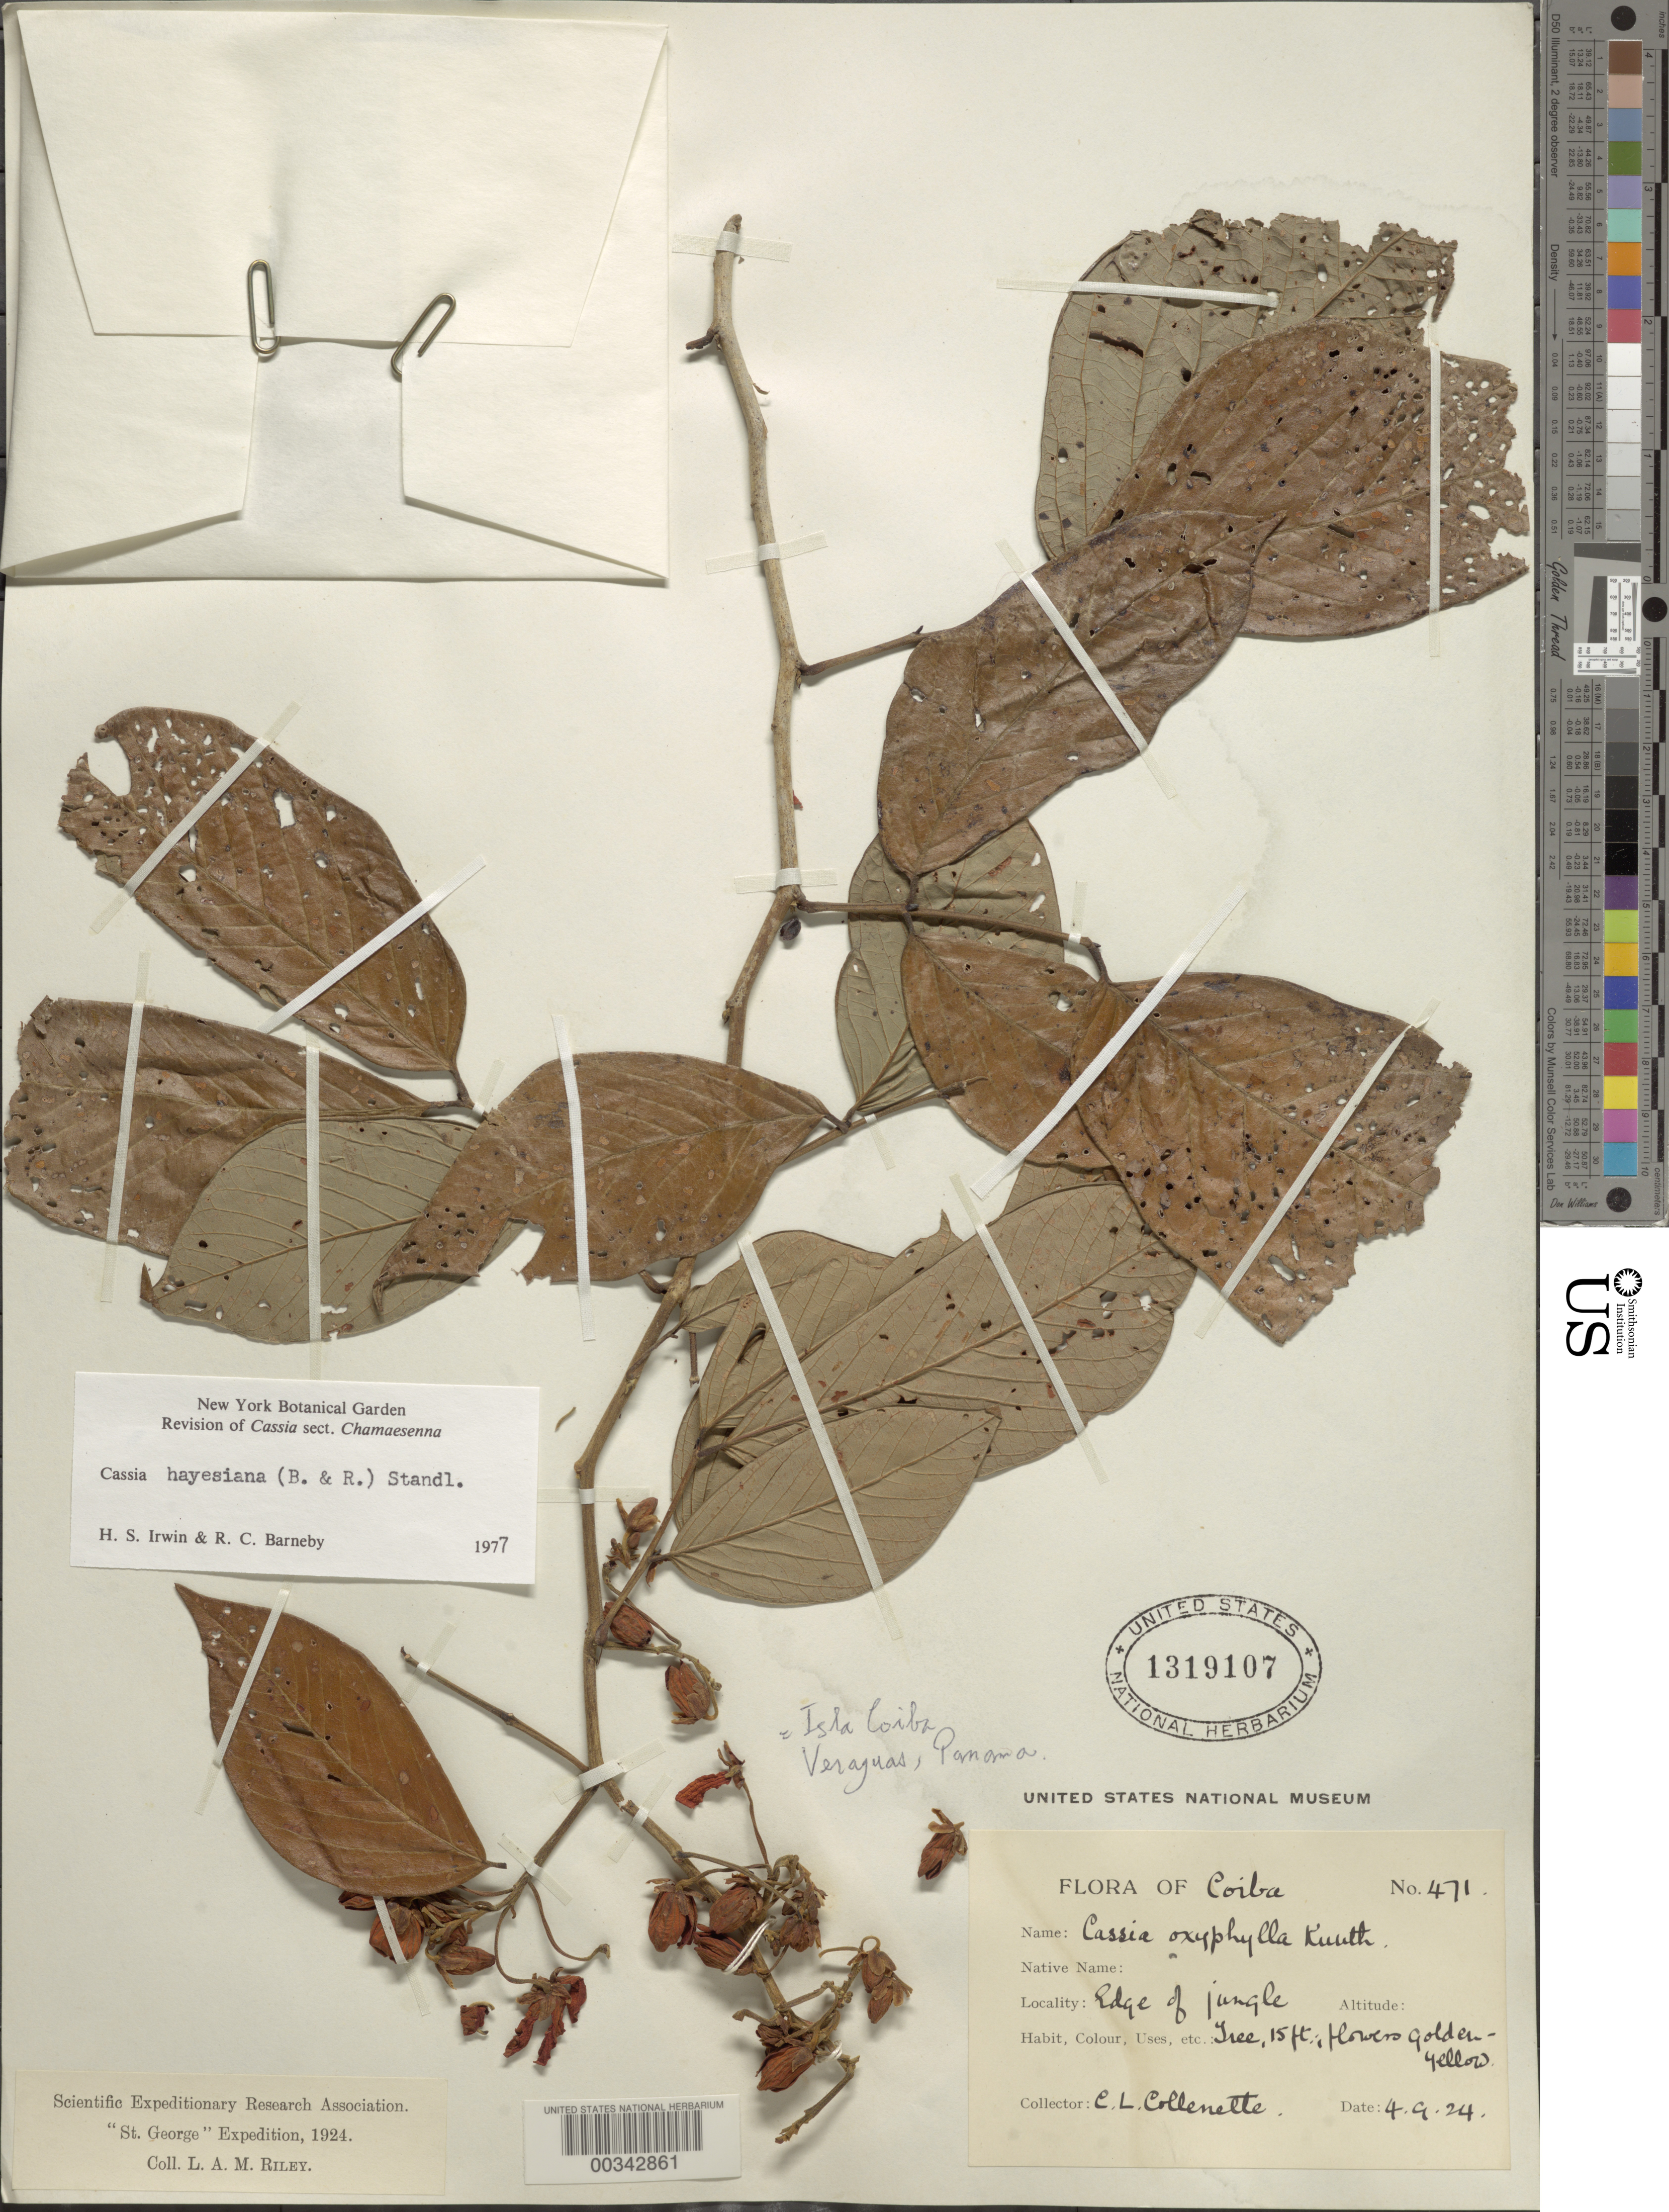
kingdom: Plantae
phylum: Tracheophyta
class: Magnoliopsida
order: Fabales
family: Fabaceae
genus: Senna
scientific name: Senna hayesiana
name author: (Britton & Rose) H.S. Irwin & Barneby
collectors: C. Collenette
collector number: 471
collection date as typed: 09 Apr 1924 or 04 Sep 1924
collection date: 1924-04-09 or 1924-09-04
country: Panama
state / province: Veraguas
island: de Coiba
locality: Isla Coiba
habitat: Edge of jungle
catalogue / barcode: US 1319107